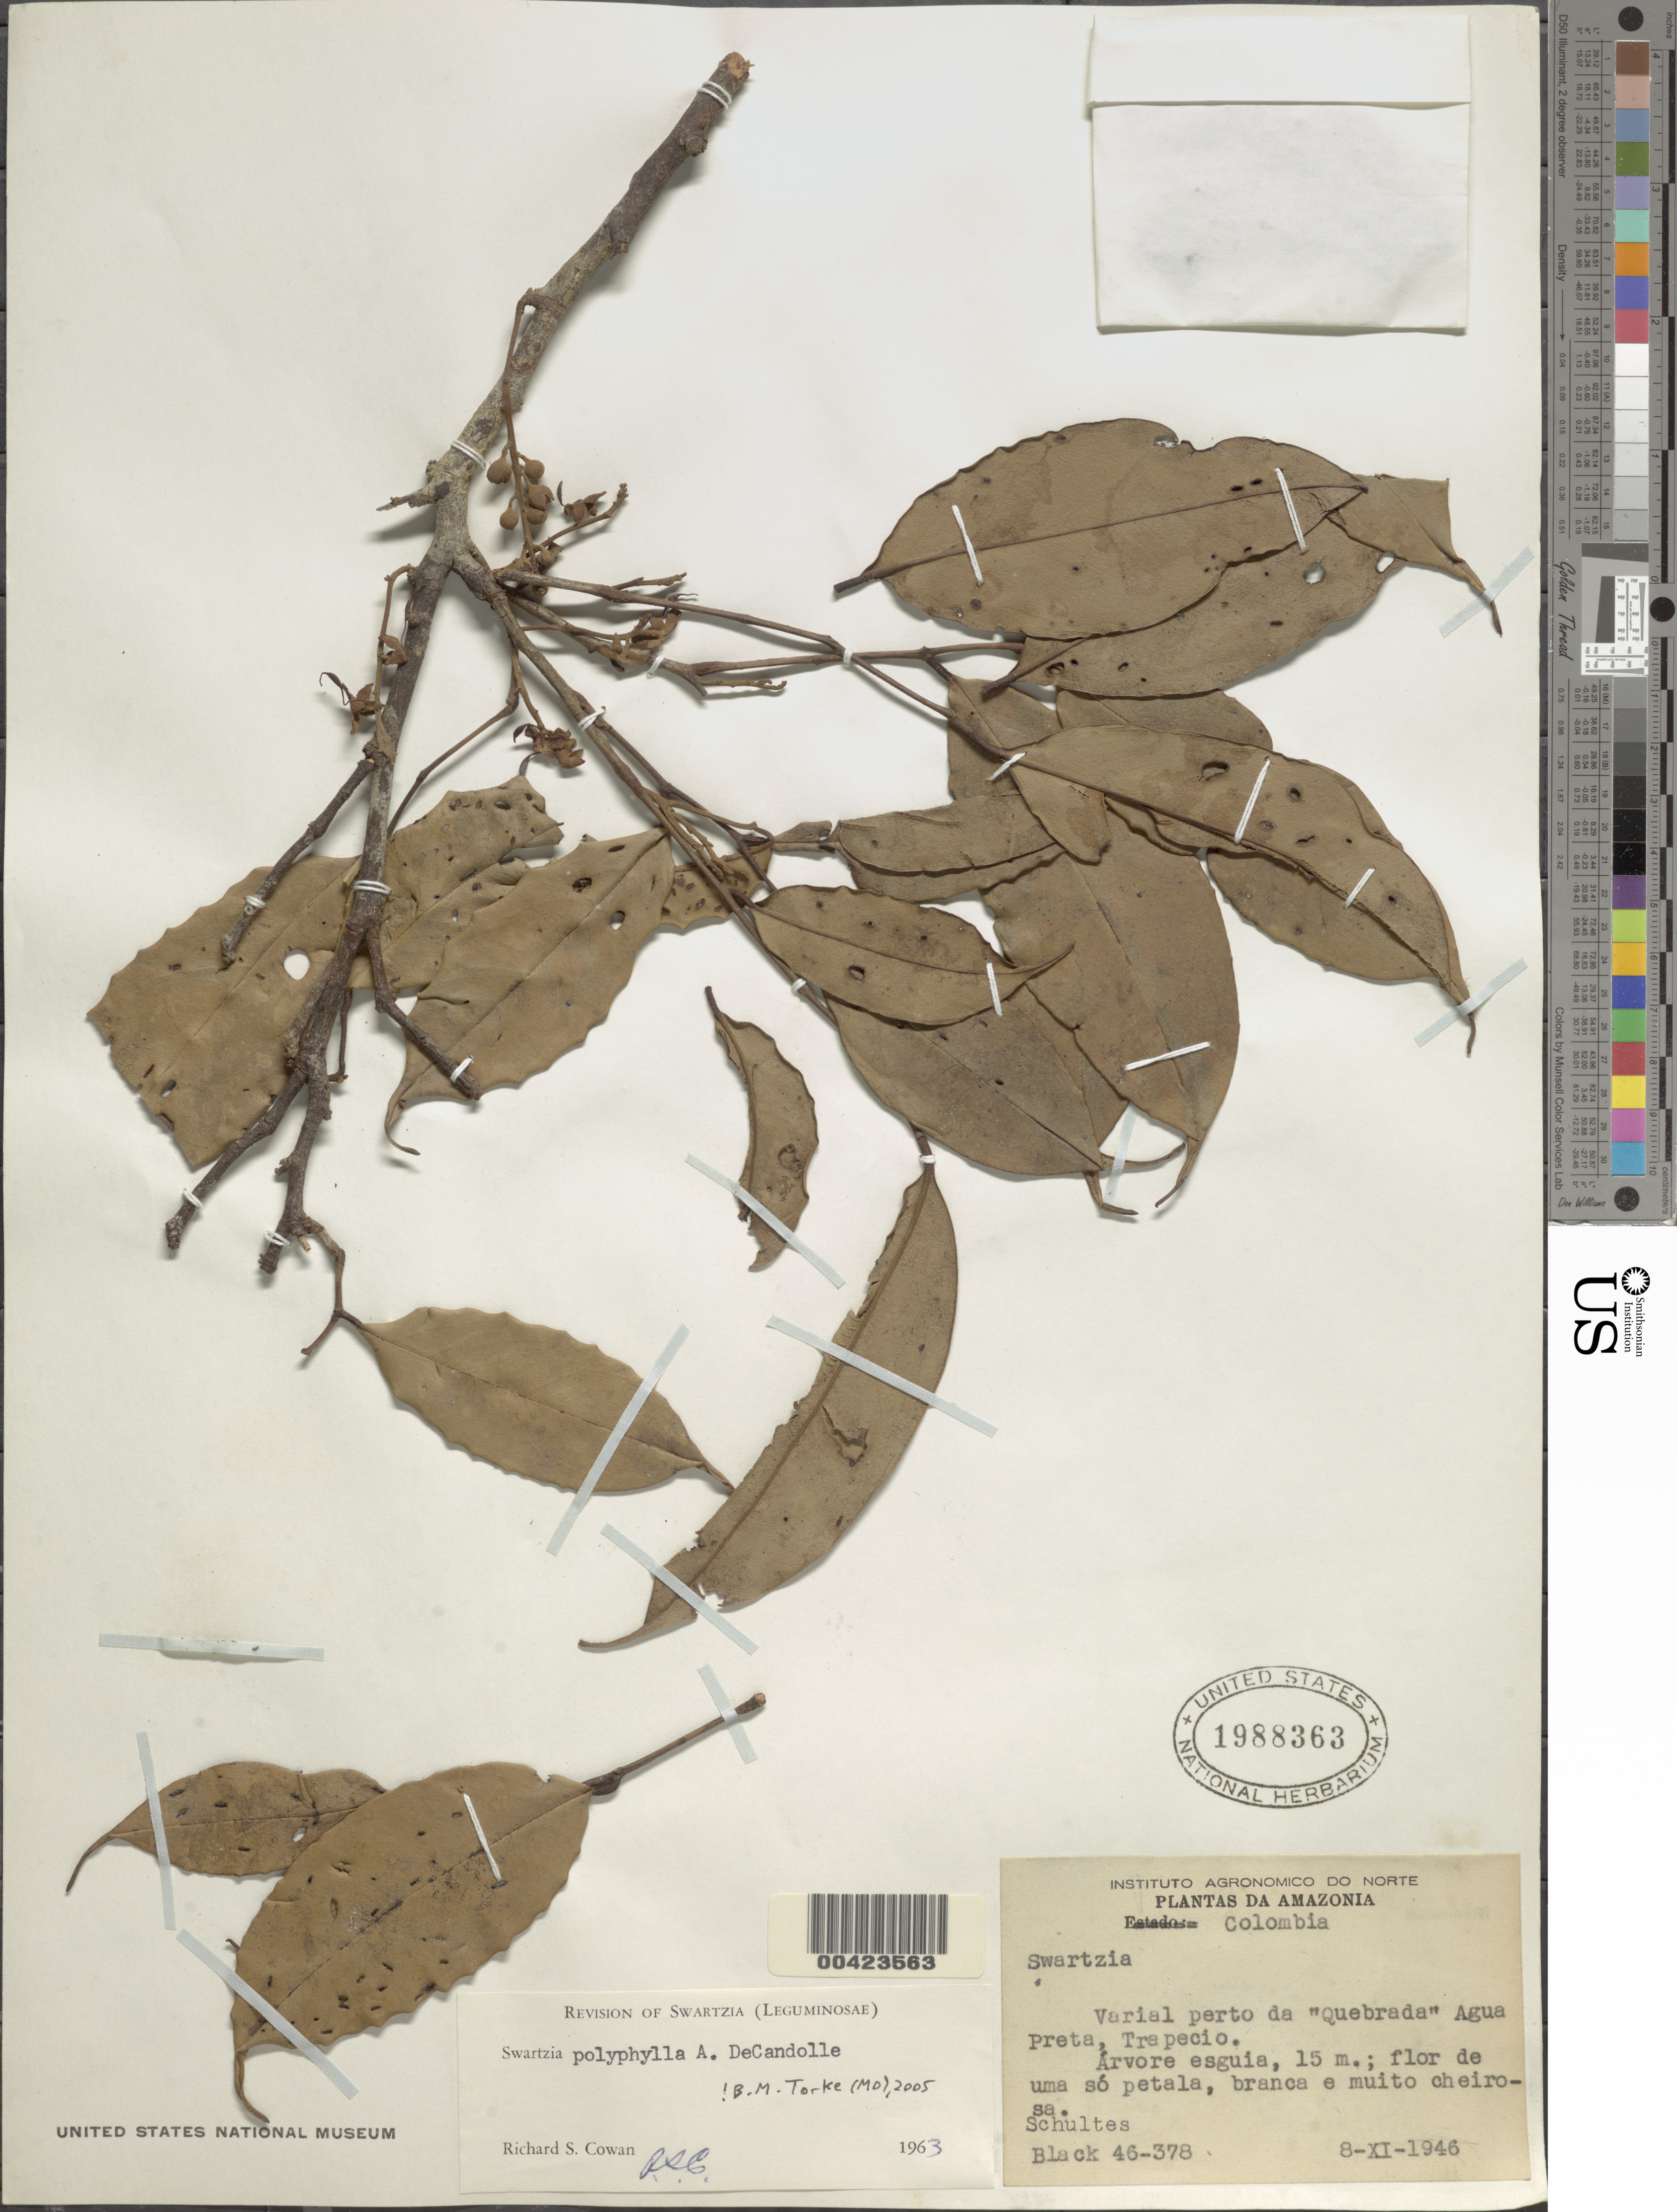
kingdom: Plantae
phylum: Tracheophyta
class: Magnoliopsida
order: Fabales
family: Fabaceae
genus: Swartzia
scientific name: Swartzia polyphylla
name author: DC.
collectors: R. E. Schultes & -- Black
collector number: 46-378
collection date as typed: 08 Nov 1946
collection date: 1946-11-08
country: Colombia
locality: Trapecio; "Quebrada" Agua Preta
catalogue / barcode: US 1988363